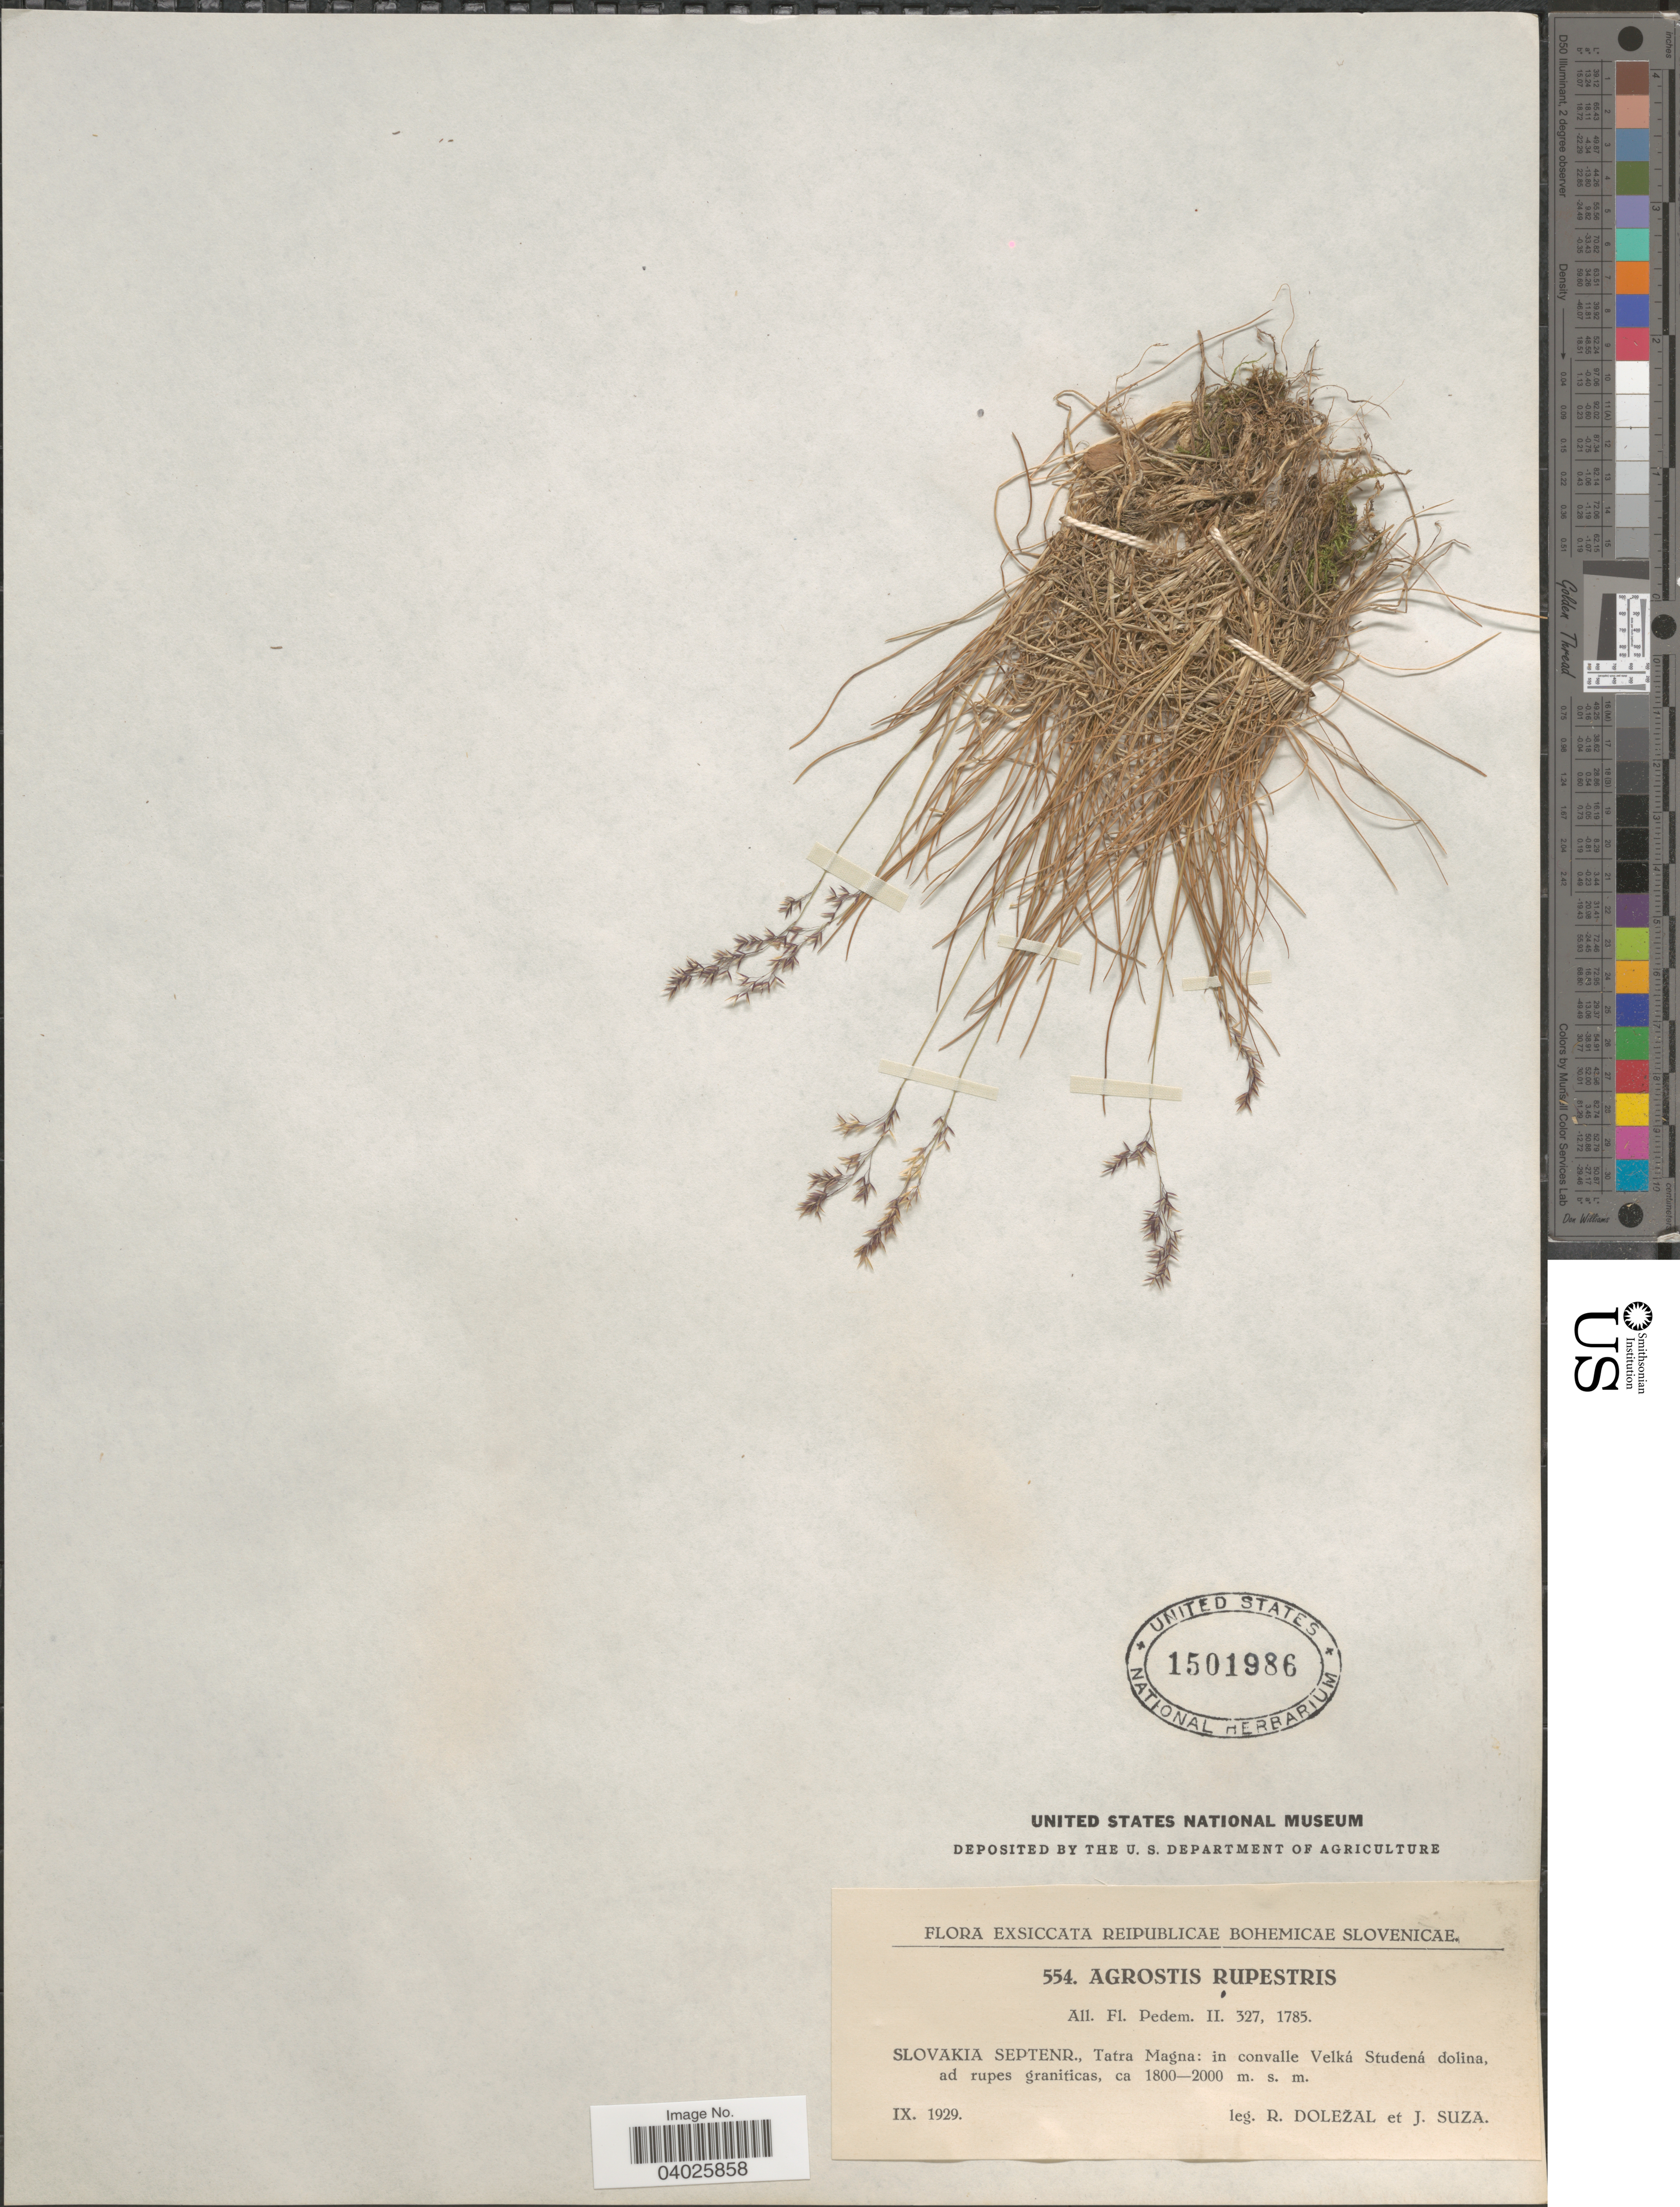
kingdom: Plantae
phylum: Tracheophyta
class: Liliopsida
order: Poales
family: Poaceae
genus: Agrostis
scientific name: Agrostis rupestris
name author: All.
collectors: R. Dolezal & J. Suza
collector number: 554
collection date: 1929-09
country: Slovakia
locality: Reipublicae Bohemicae Slovenicae. Slovakia Septenr., Tatra Magna: in convalle Velká Studená dolina, ad rupes graniticas.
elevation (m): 1800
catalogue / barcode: US 1501986